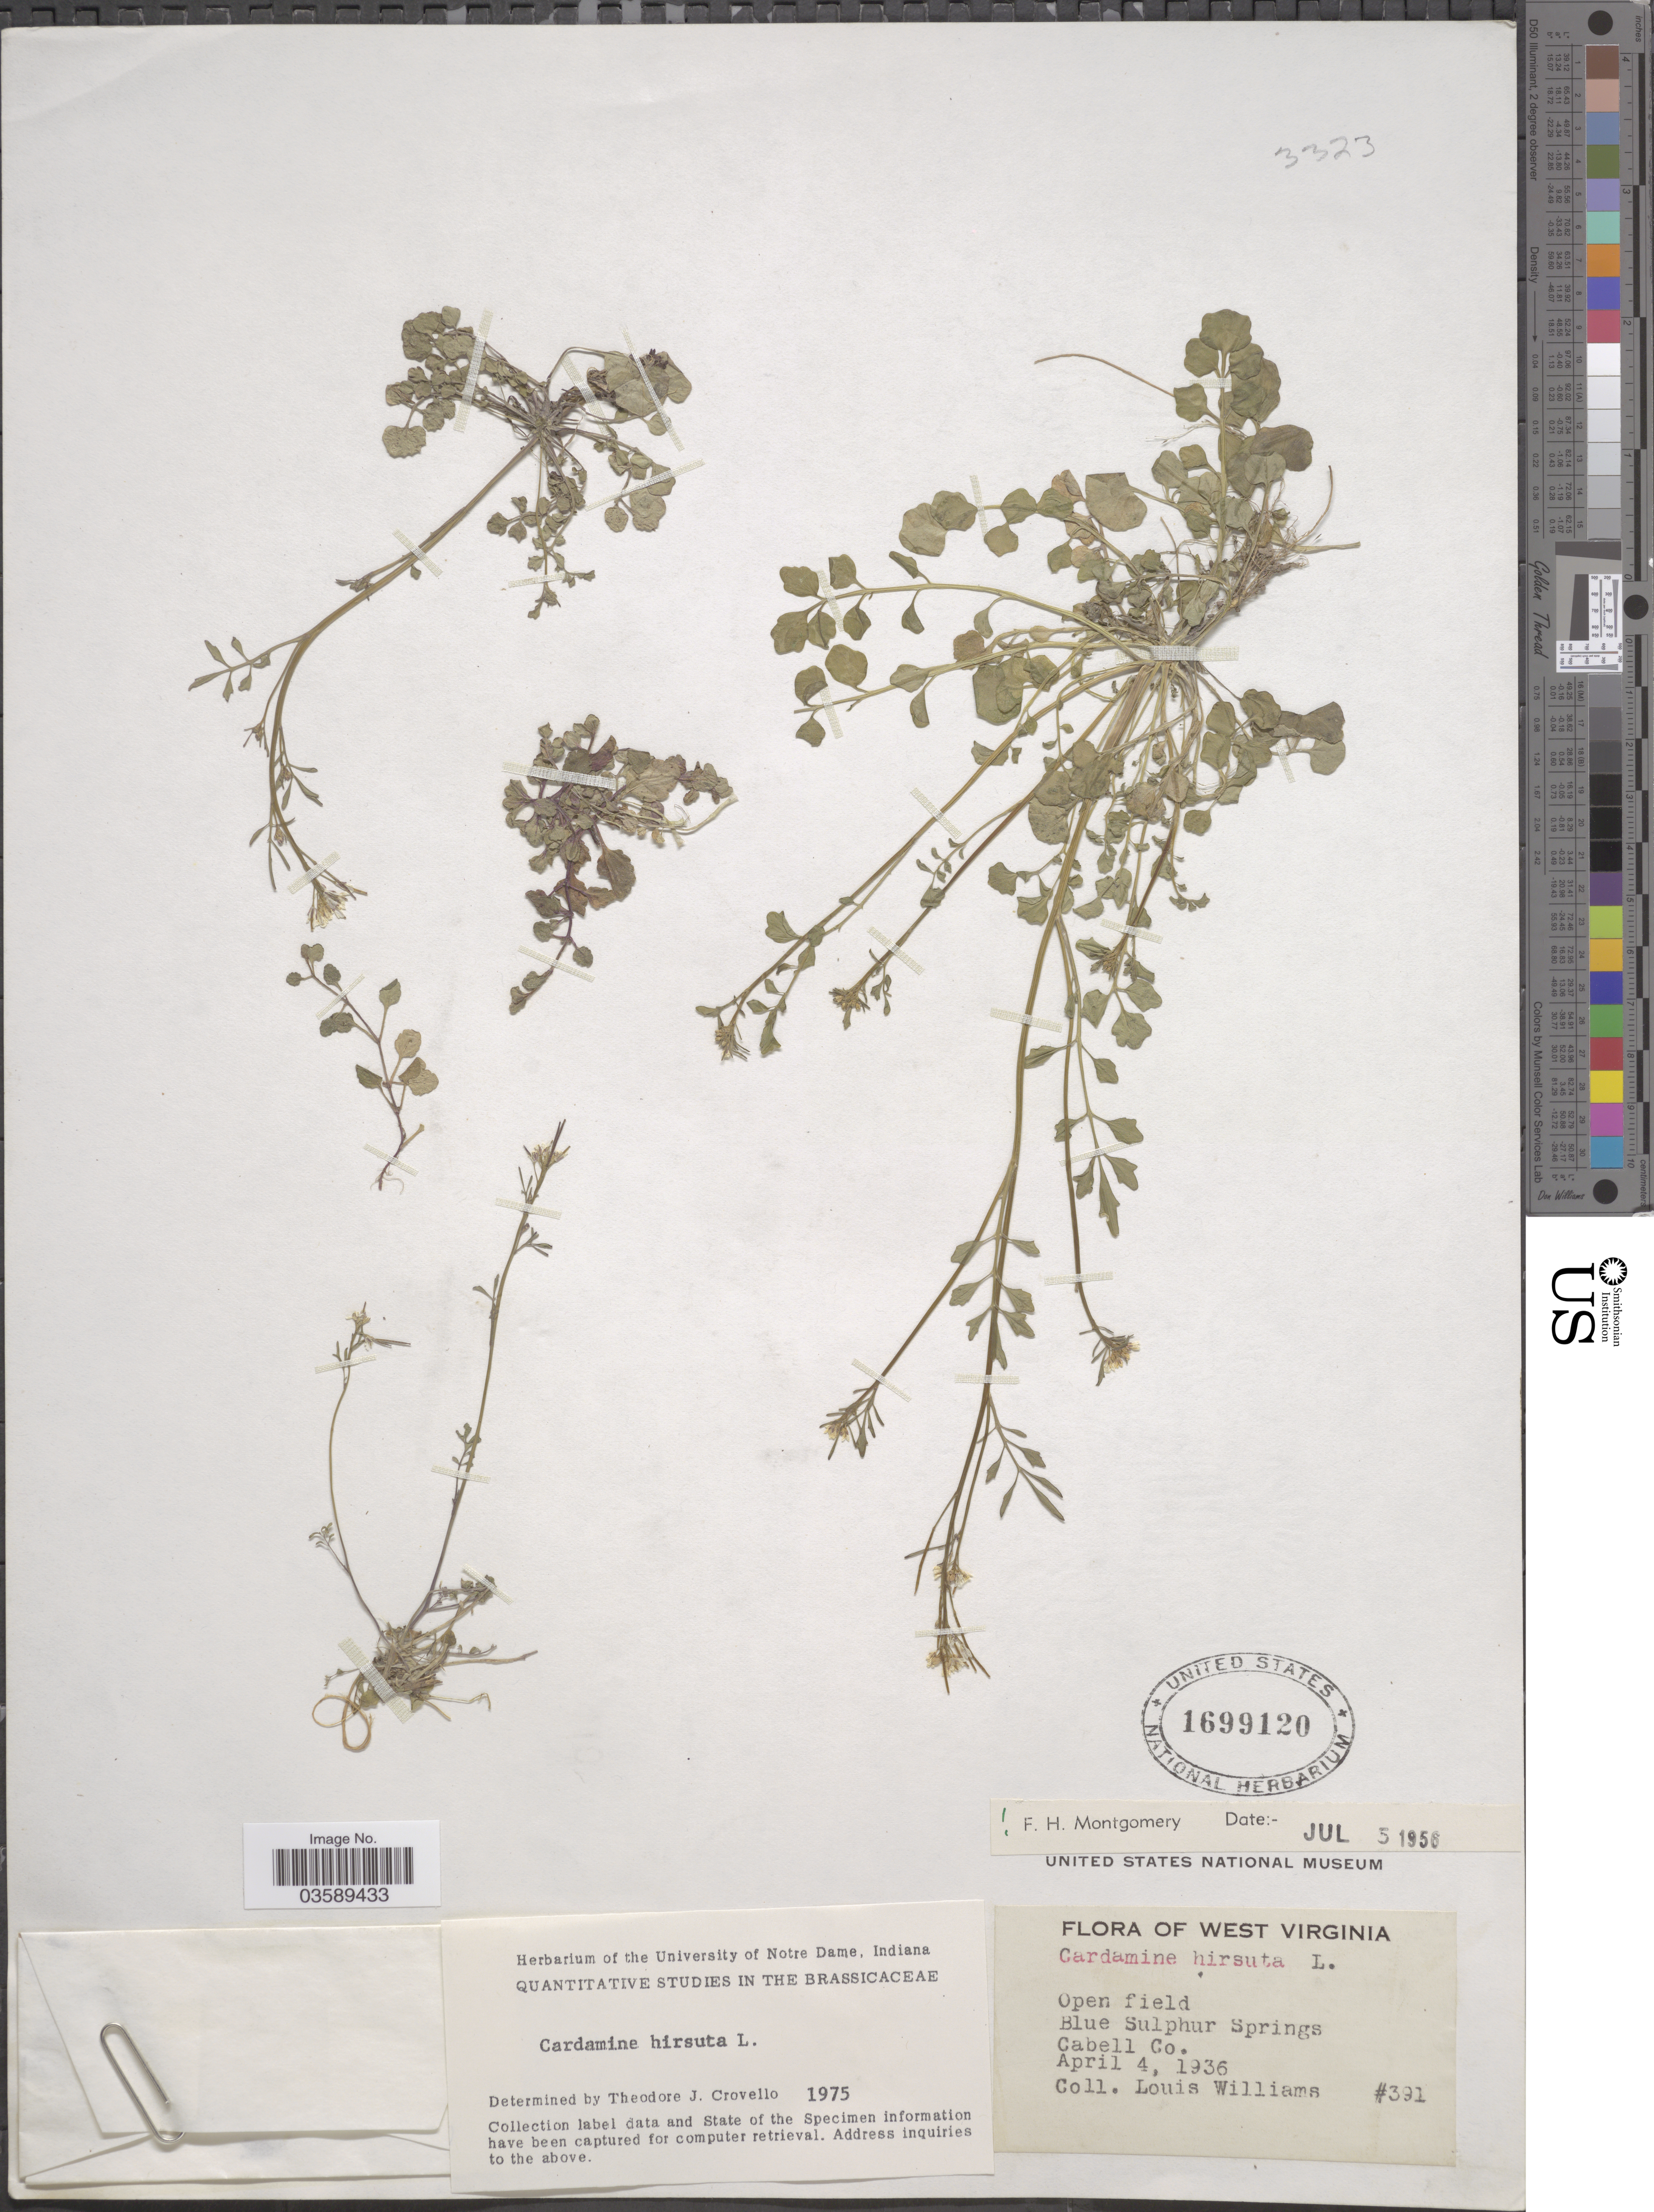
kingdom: Plantae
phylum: Tracheophyta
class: Magnoliopsida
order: Brassicales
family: Brassicaceae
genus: Cardamine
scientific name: Cardamine hirsuta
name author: L.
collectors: L. Williams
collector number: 391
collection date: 1936-04-04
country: United States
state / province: West Virginia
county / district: Cabell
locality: Open field. Blue Sulphur Springs. Cabell Co.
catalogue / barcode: US 1699120